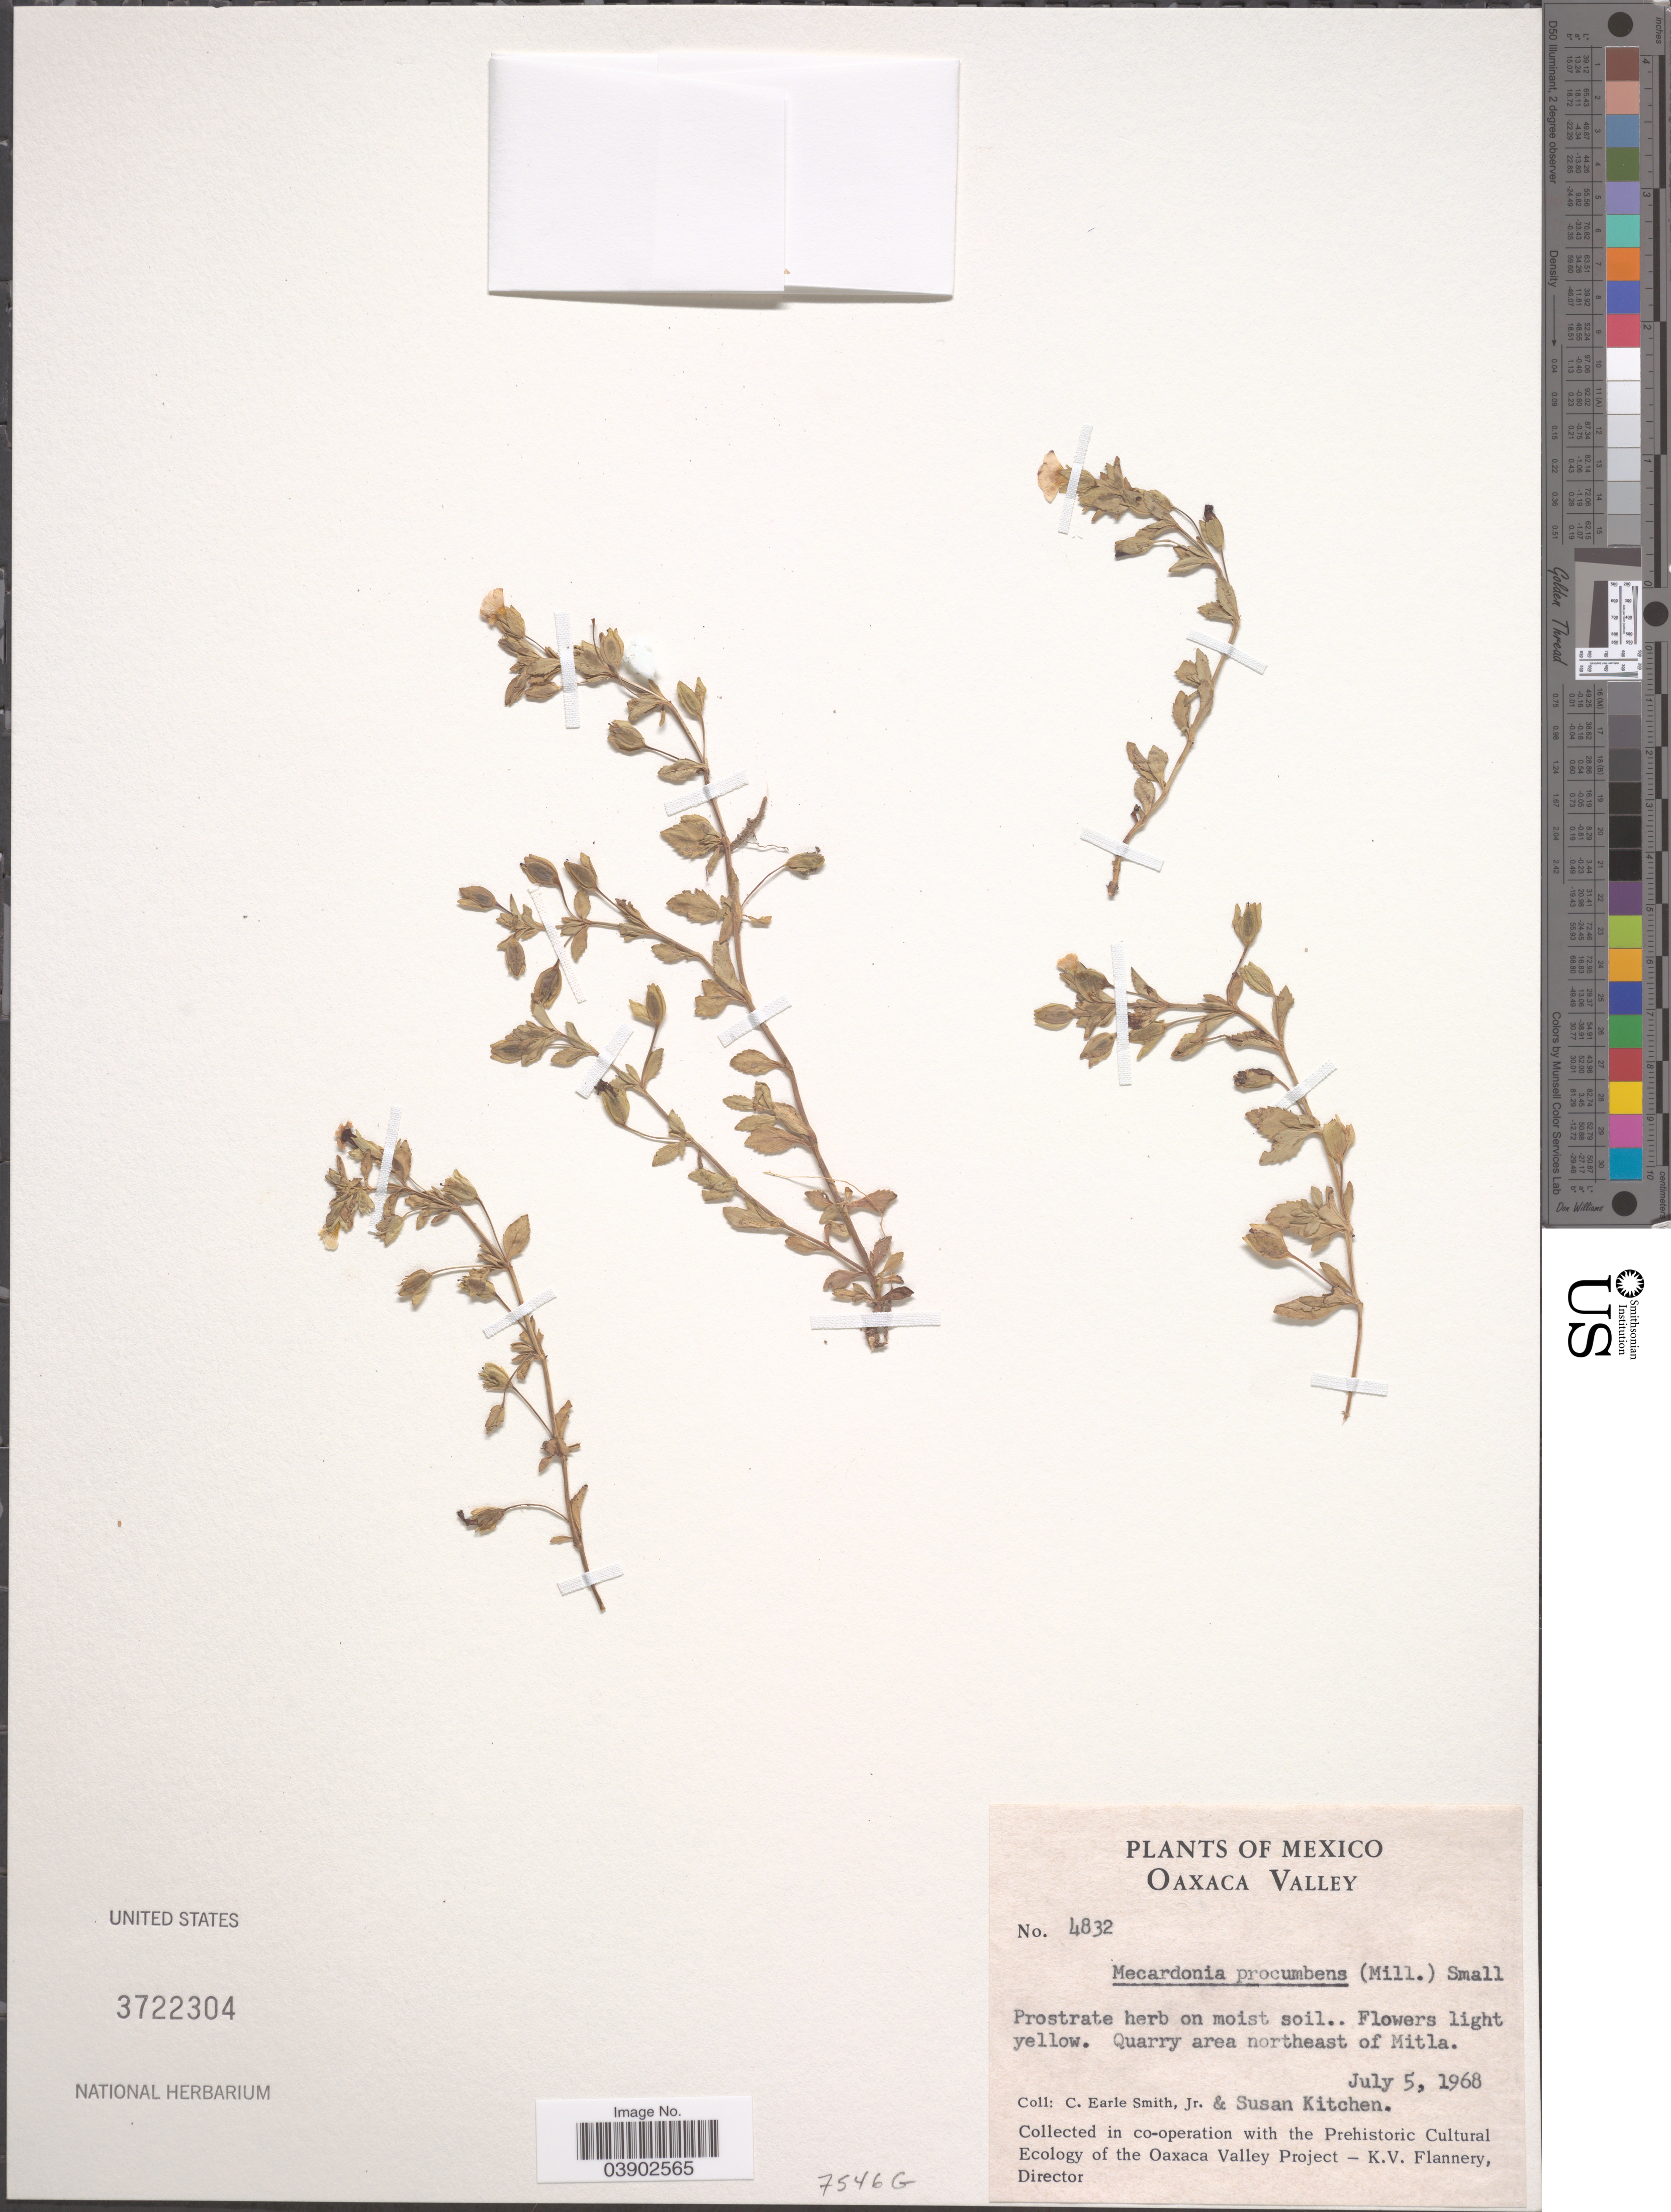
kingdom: Plantae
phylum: Tracheophyta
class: Magnoliopsida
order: Lamiales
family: Plantaginaceae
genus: Mecardonia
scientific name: Mecardonia procumbens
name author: (Mill.) Small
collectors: C. E. Smith Jr. & S. Kitchen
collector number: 4832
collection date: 1968-07-05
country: Mexico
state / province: Oaxaca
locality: Oaxaca Valley. Quarry area northeast of Mitla.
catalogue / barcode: US 3722304